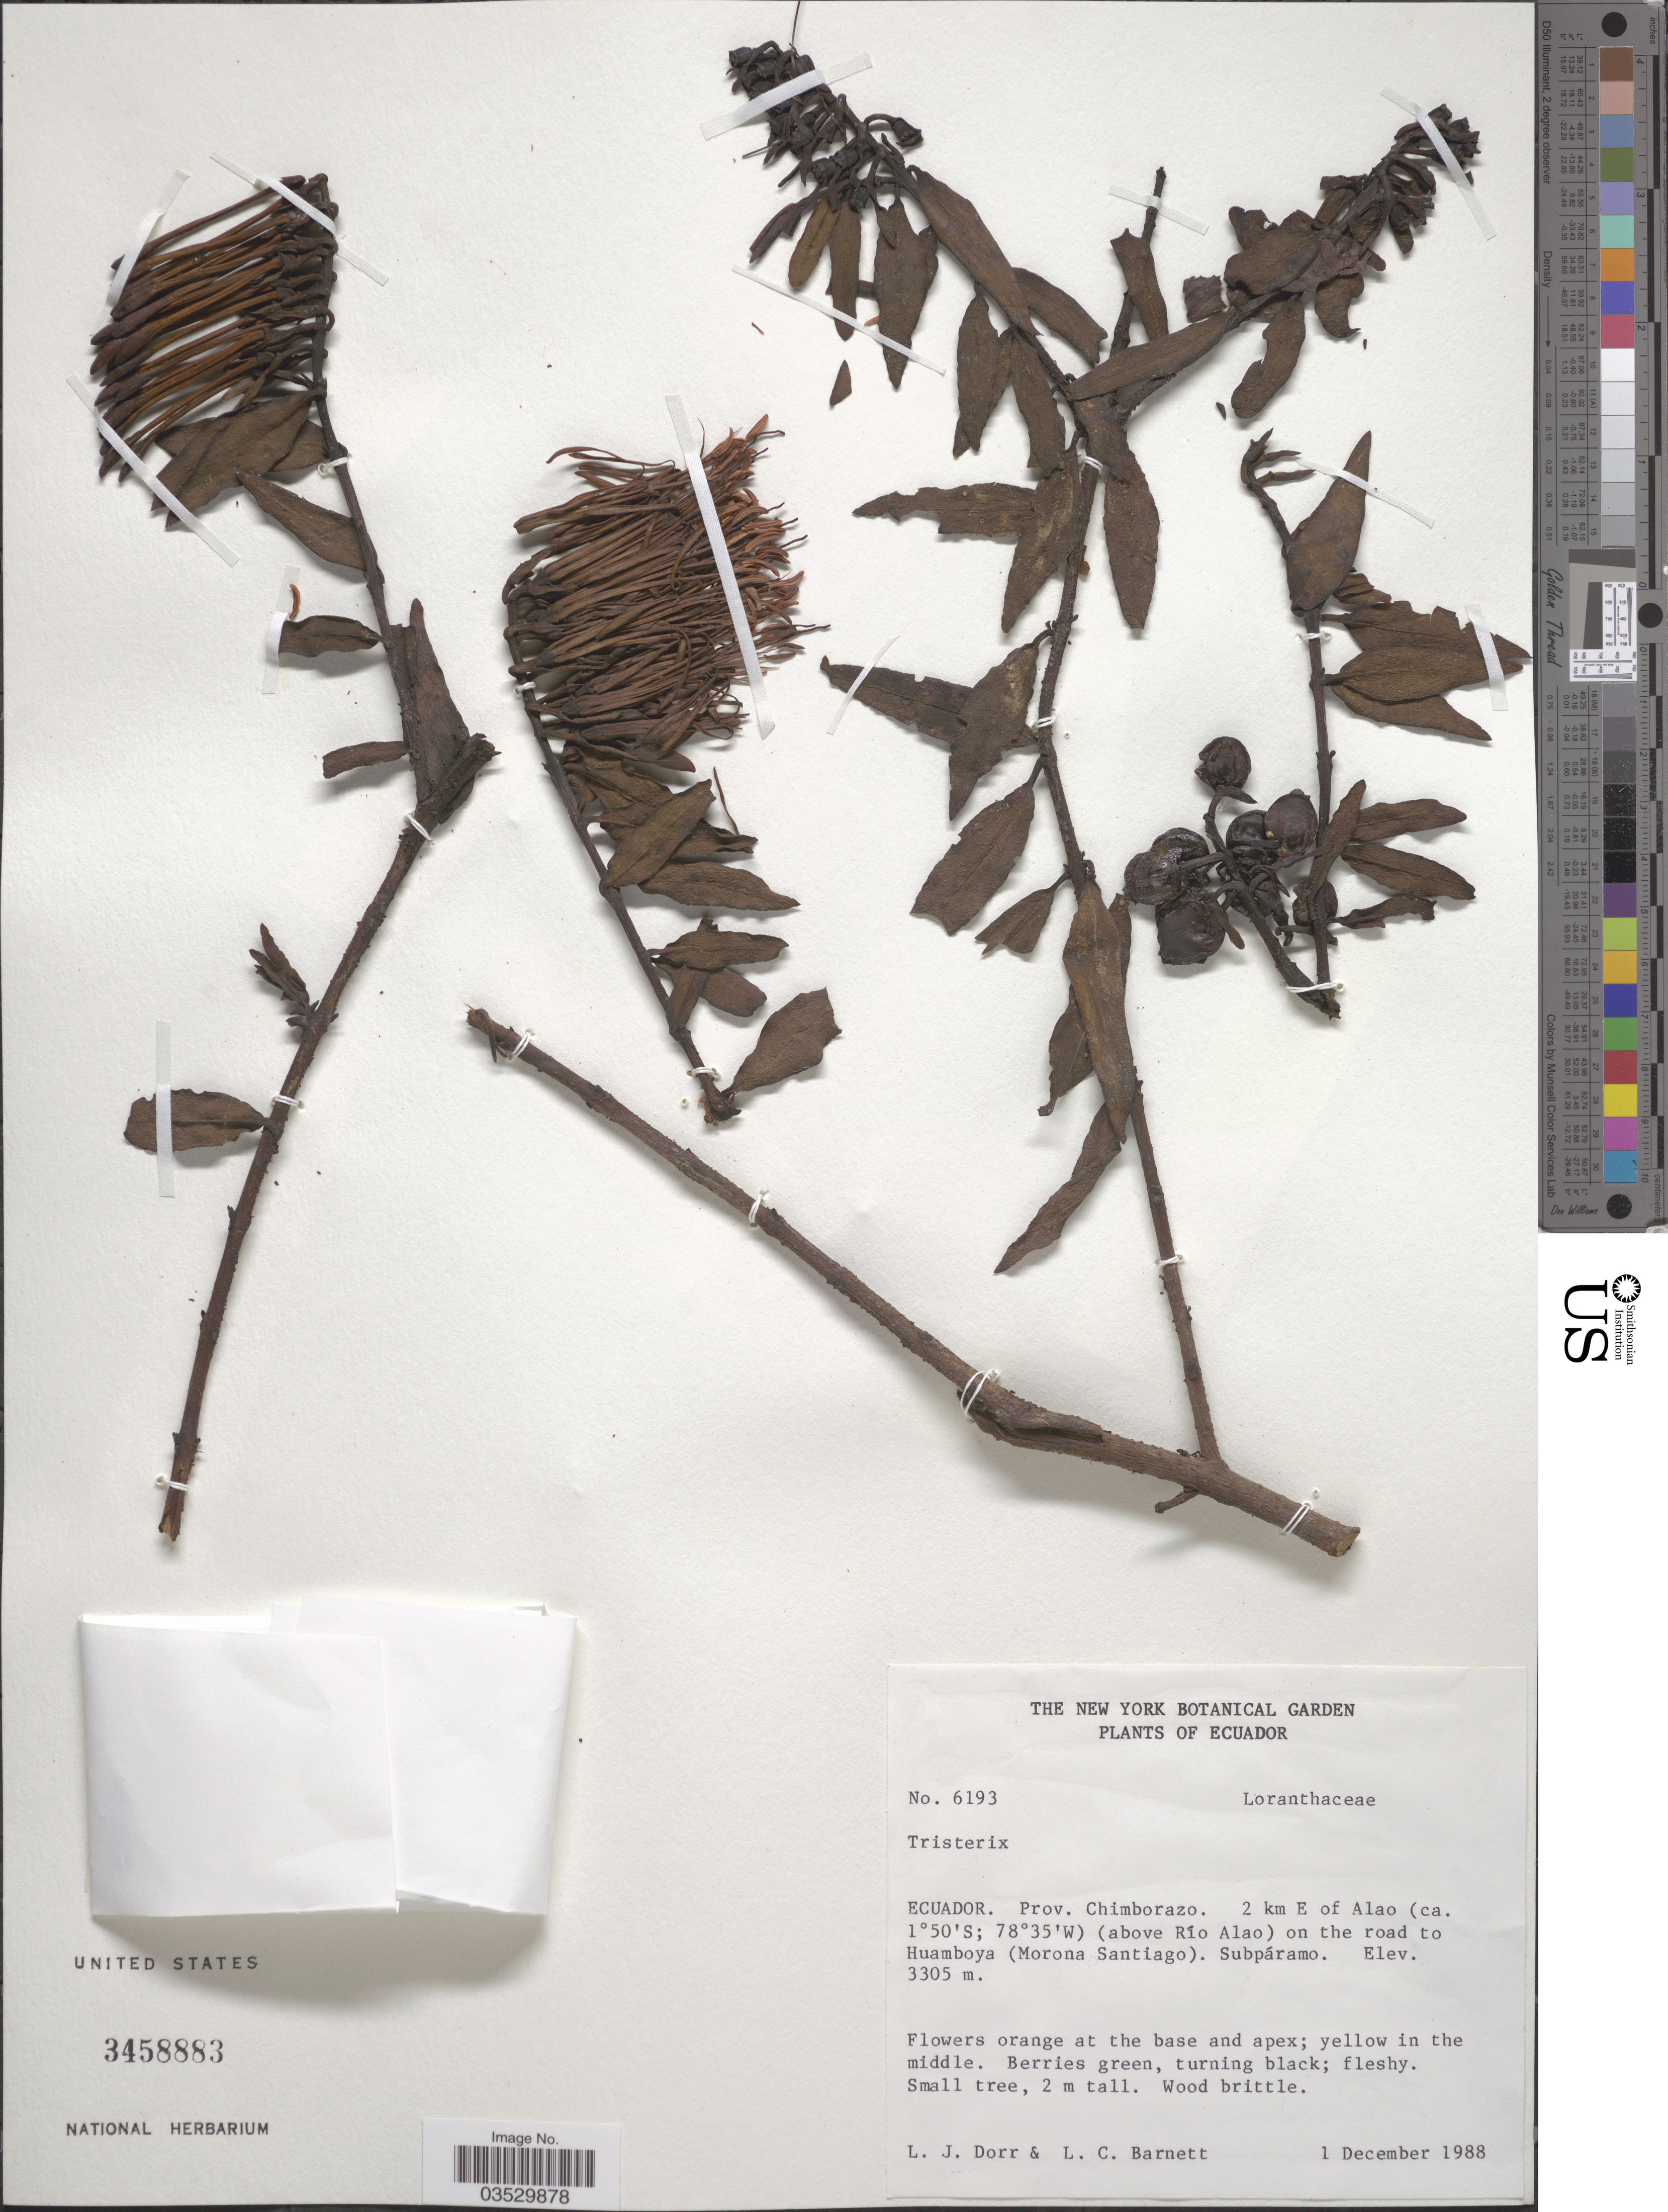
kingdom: Plantae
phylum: Tracheophyta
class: Magnoliopsida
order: Santalales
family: Loranthaceae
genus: Tristerix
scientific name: Tristerix sp.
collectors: L. J. Dorr & L. C. Barnett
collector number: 6193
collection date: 1988-12-01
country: Ecuador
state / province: Chimborazo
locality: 2 km E of Alao (above Río Alao) on the road to Huamboya (Morona Santiago).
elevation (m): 3305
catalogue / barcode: US 3458883